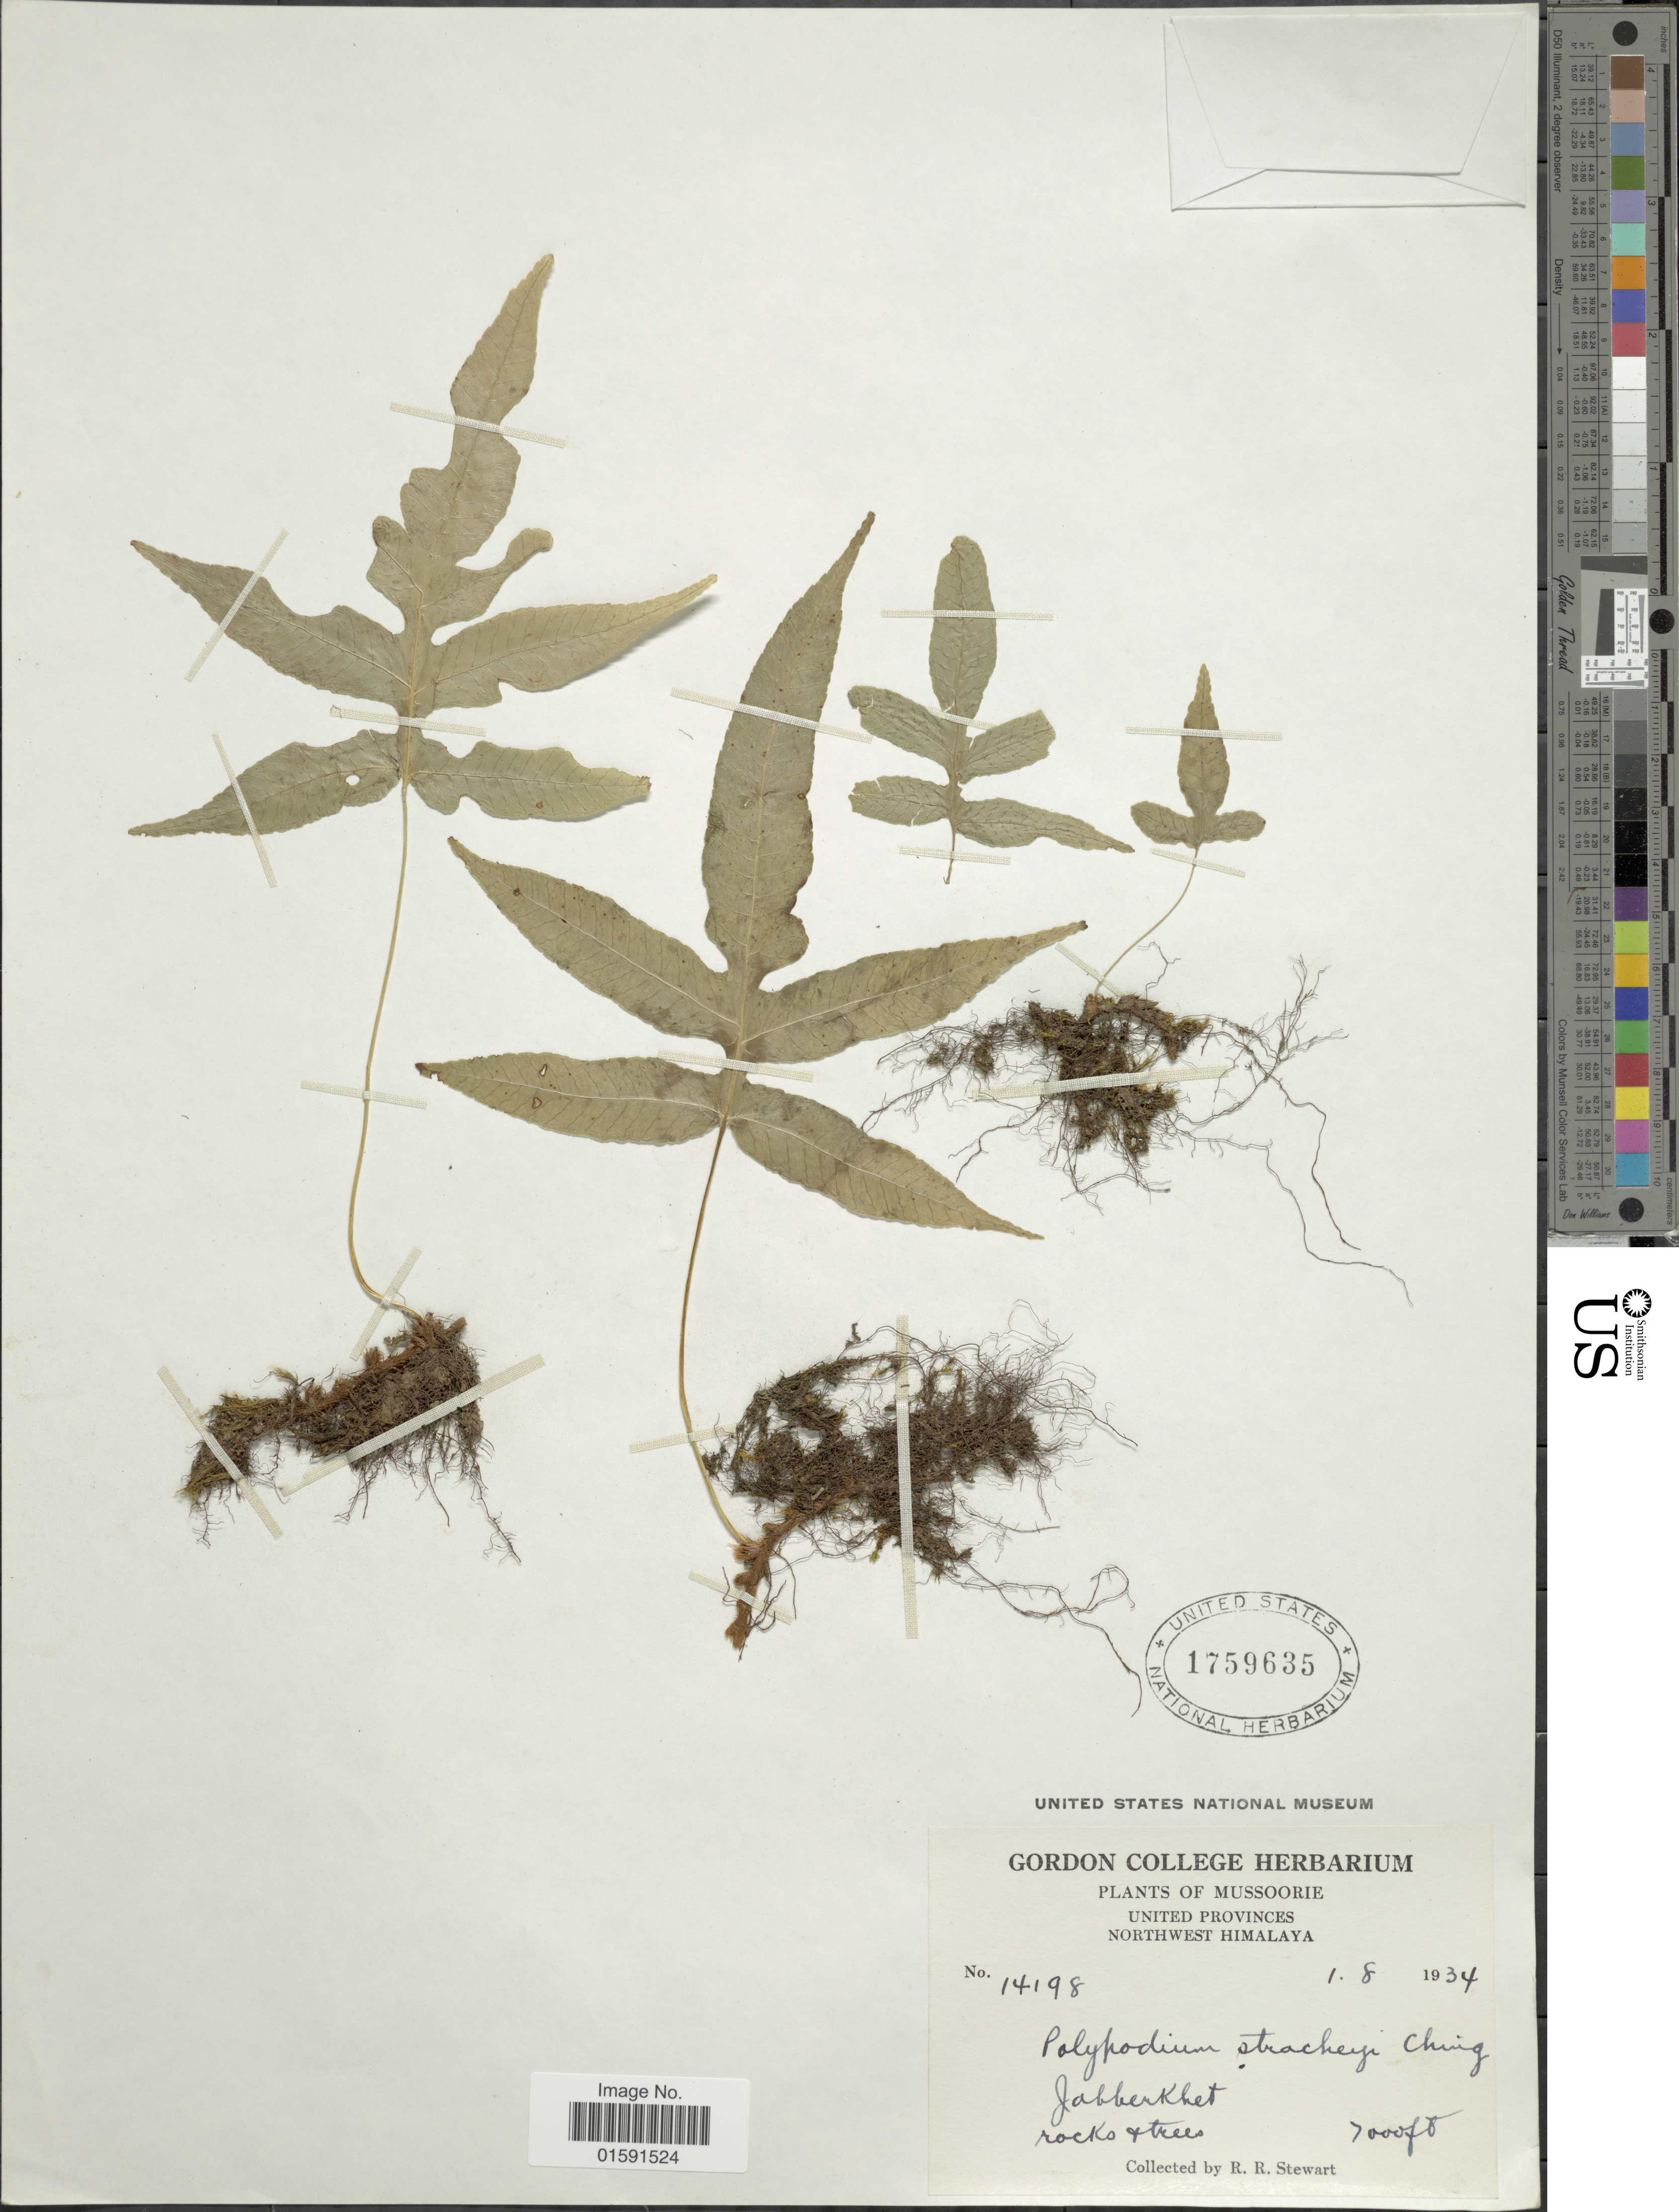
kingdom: Plantae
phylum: Tracheophyta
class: Polypodiopsida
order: Polypodiales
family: Polypodiaceae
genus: Selliguea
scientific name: Selliguea stracheyi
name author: (Ching) S. L. Yu et al.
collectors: R. R. Stewart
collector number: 14198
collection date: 1934-08-01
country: India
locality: Mussoorie, United Provinces, Northwest Himalaya. Jabberkhet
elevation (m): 2134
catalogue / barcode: US 1759635